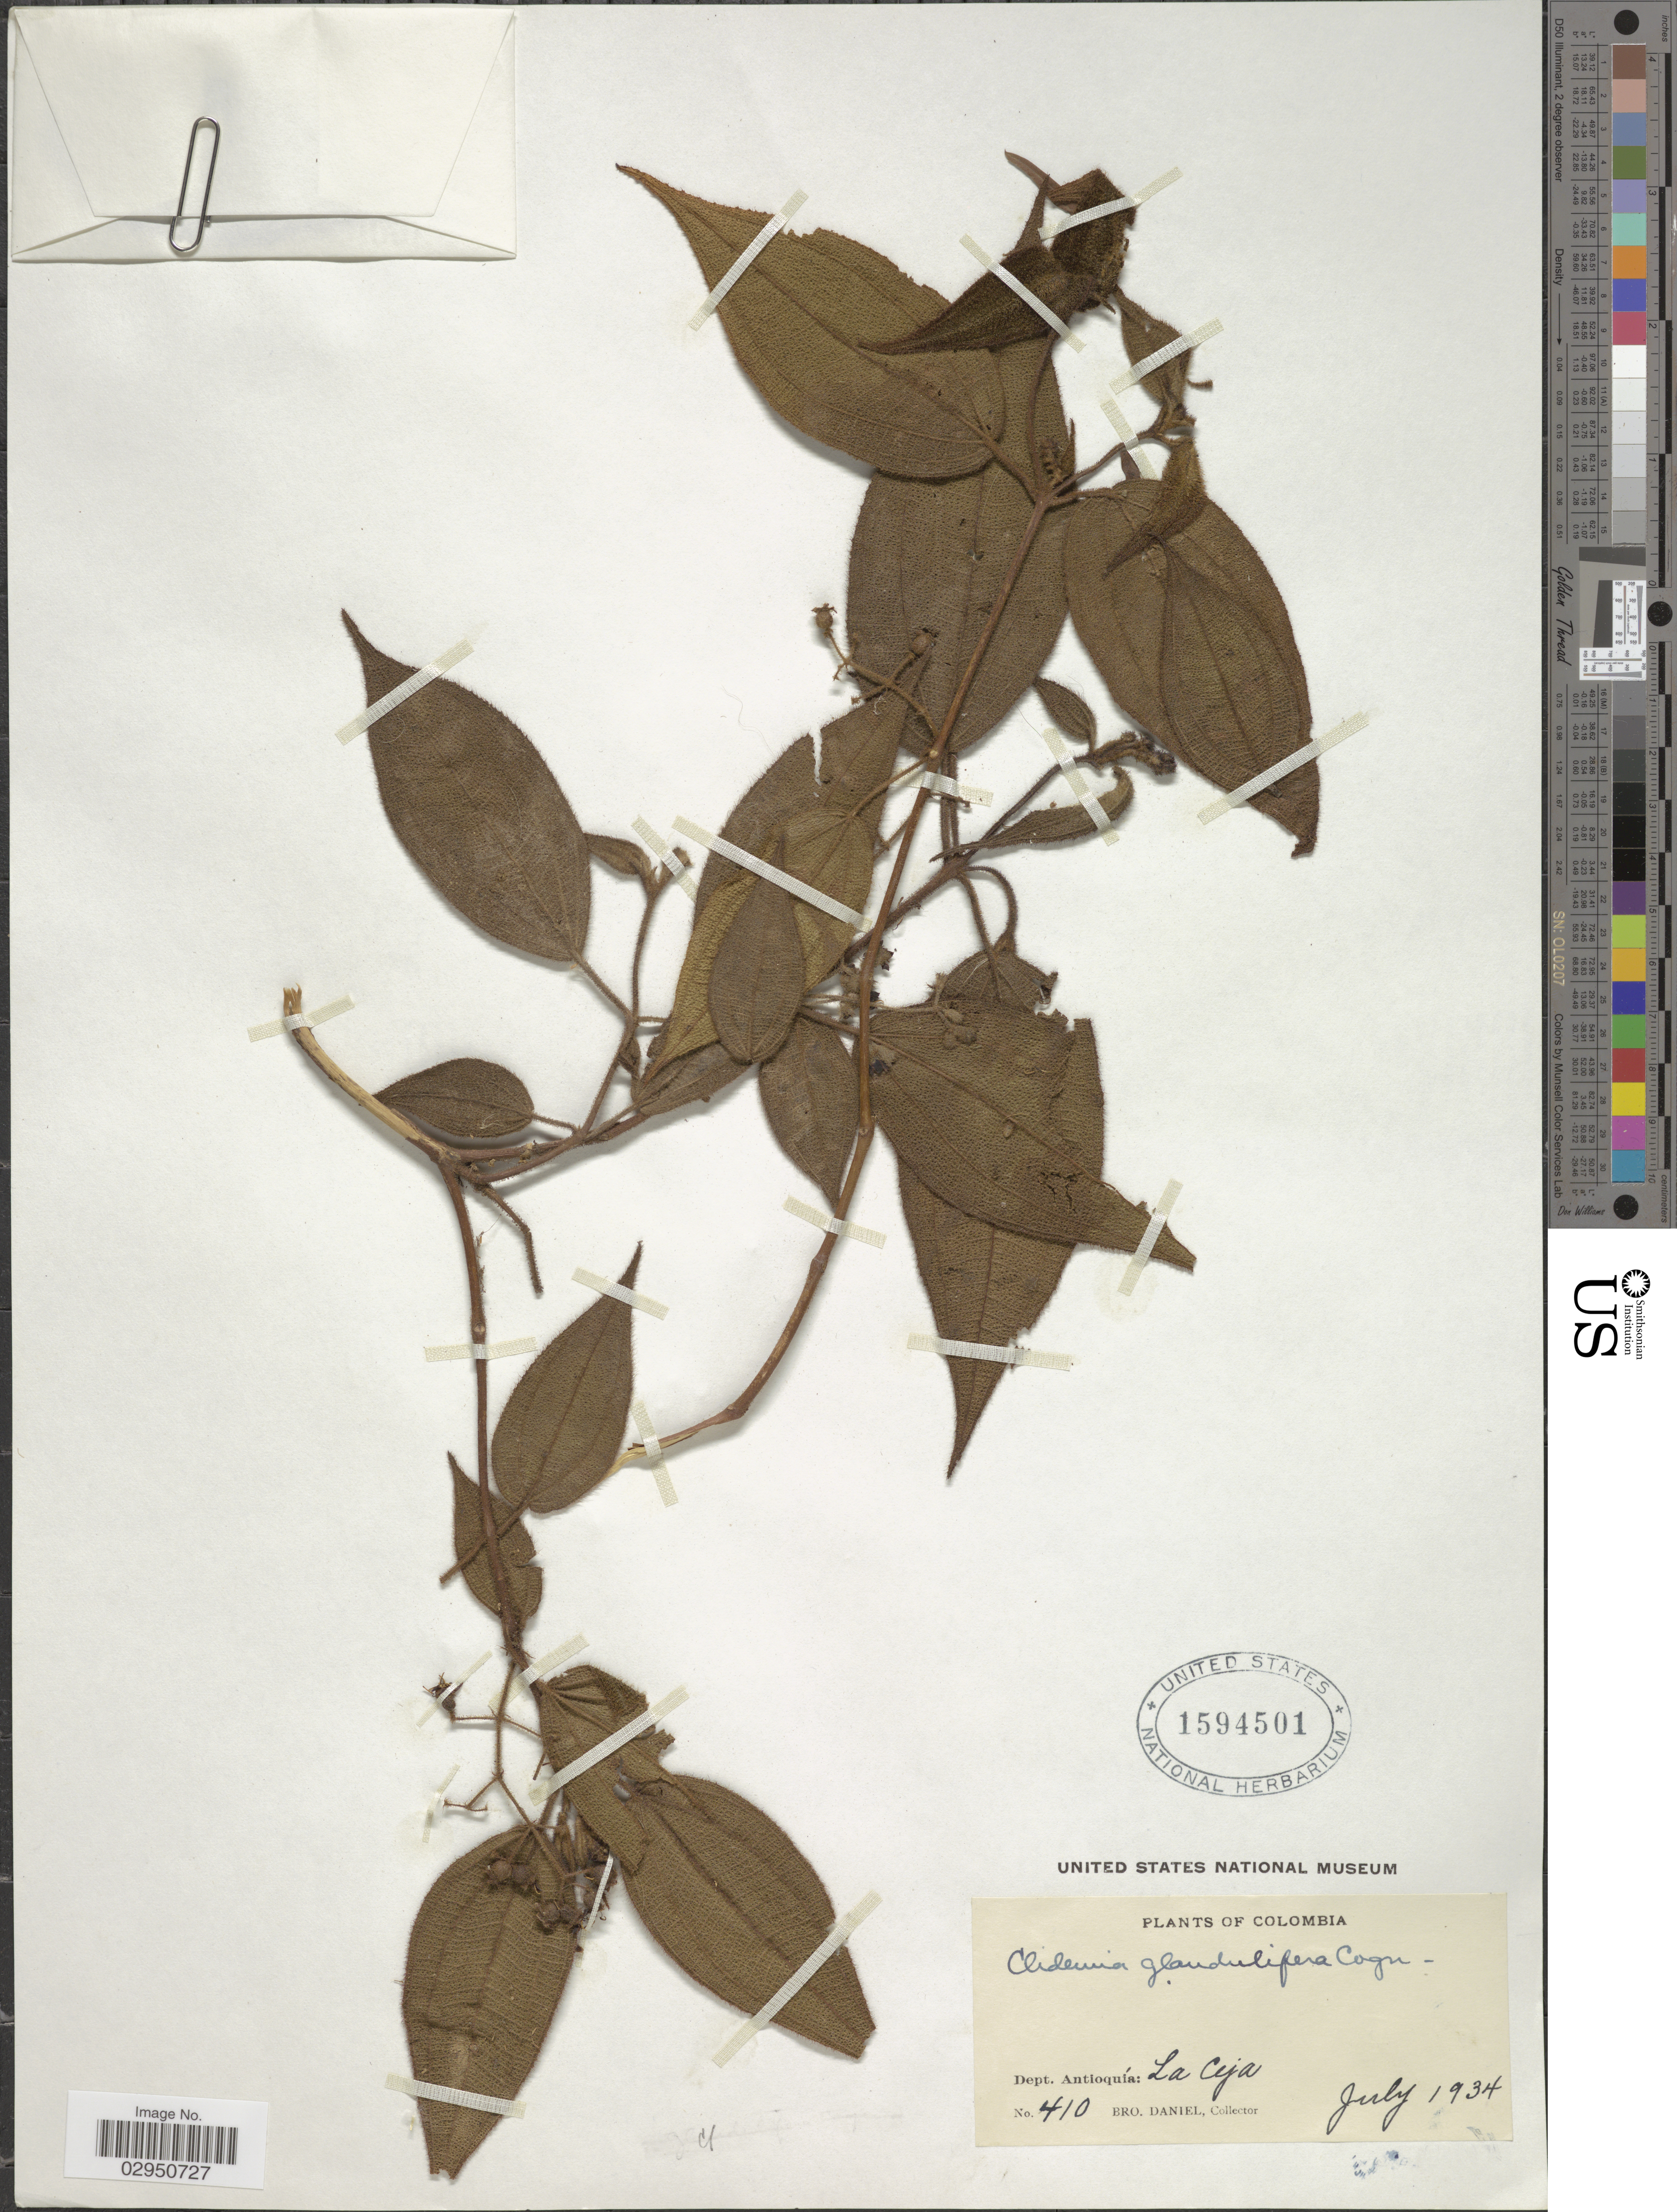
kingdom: Plantae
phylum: Tracheophyta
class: Magnoliopsida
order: Myrtales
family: Melastomataceae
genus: Clidemia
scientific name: Clidemia pustulata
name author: DC.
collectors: Bro. Daniel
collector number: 410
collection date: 1934-07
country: Colombia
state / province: Antioquia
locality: Dept. Antioquía: La Ceja.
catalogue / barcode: US 1594501